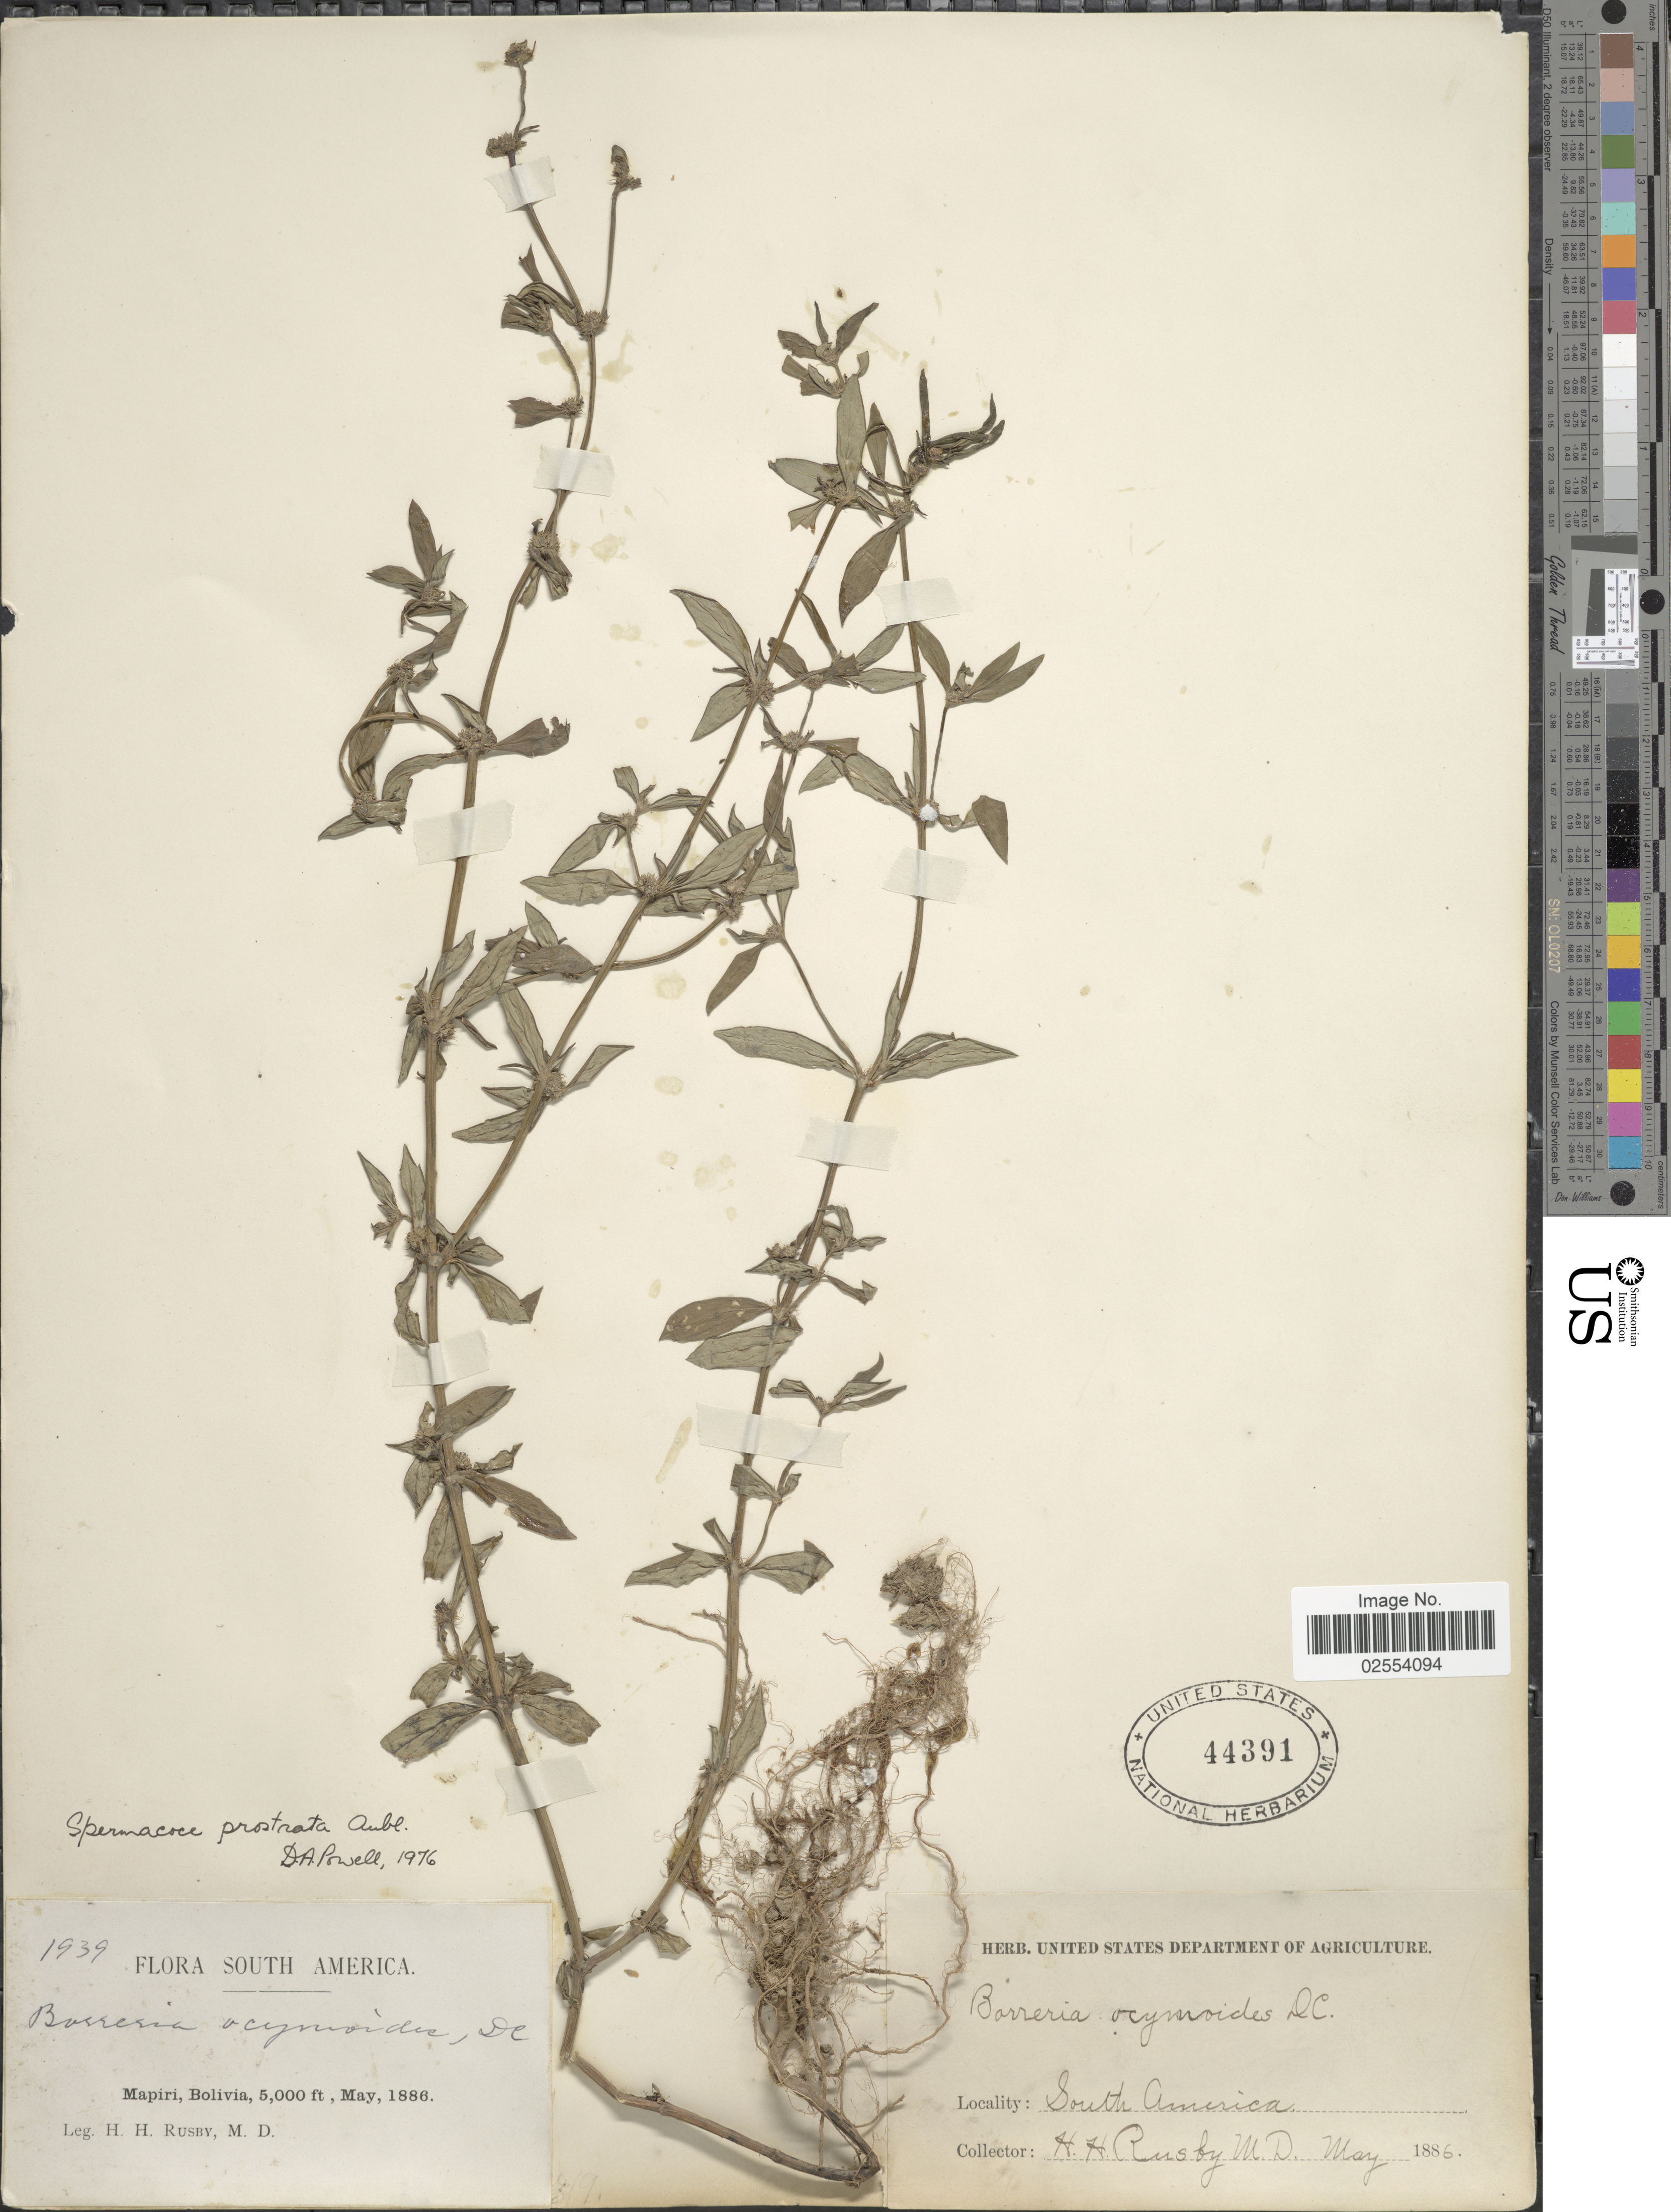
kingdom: Plantae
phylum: Tracheophyta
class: Magnoliopsida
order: Gentianales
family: Rubiaceae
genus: Spermacoce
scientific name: Spermacoce prostrata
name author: Aubl.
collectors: H. H. Rusby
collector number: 1939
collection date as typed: May, 1886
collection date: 1886-05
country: Bolivia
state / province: La Páz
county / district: Larecaja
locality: Mapiri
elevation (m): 1524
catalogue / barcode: US 44391